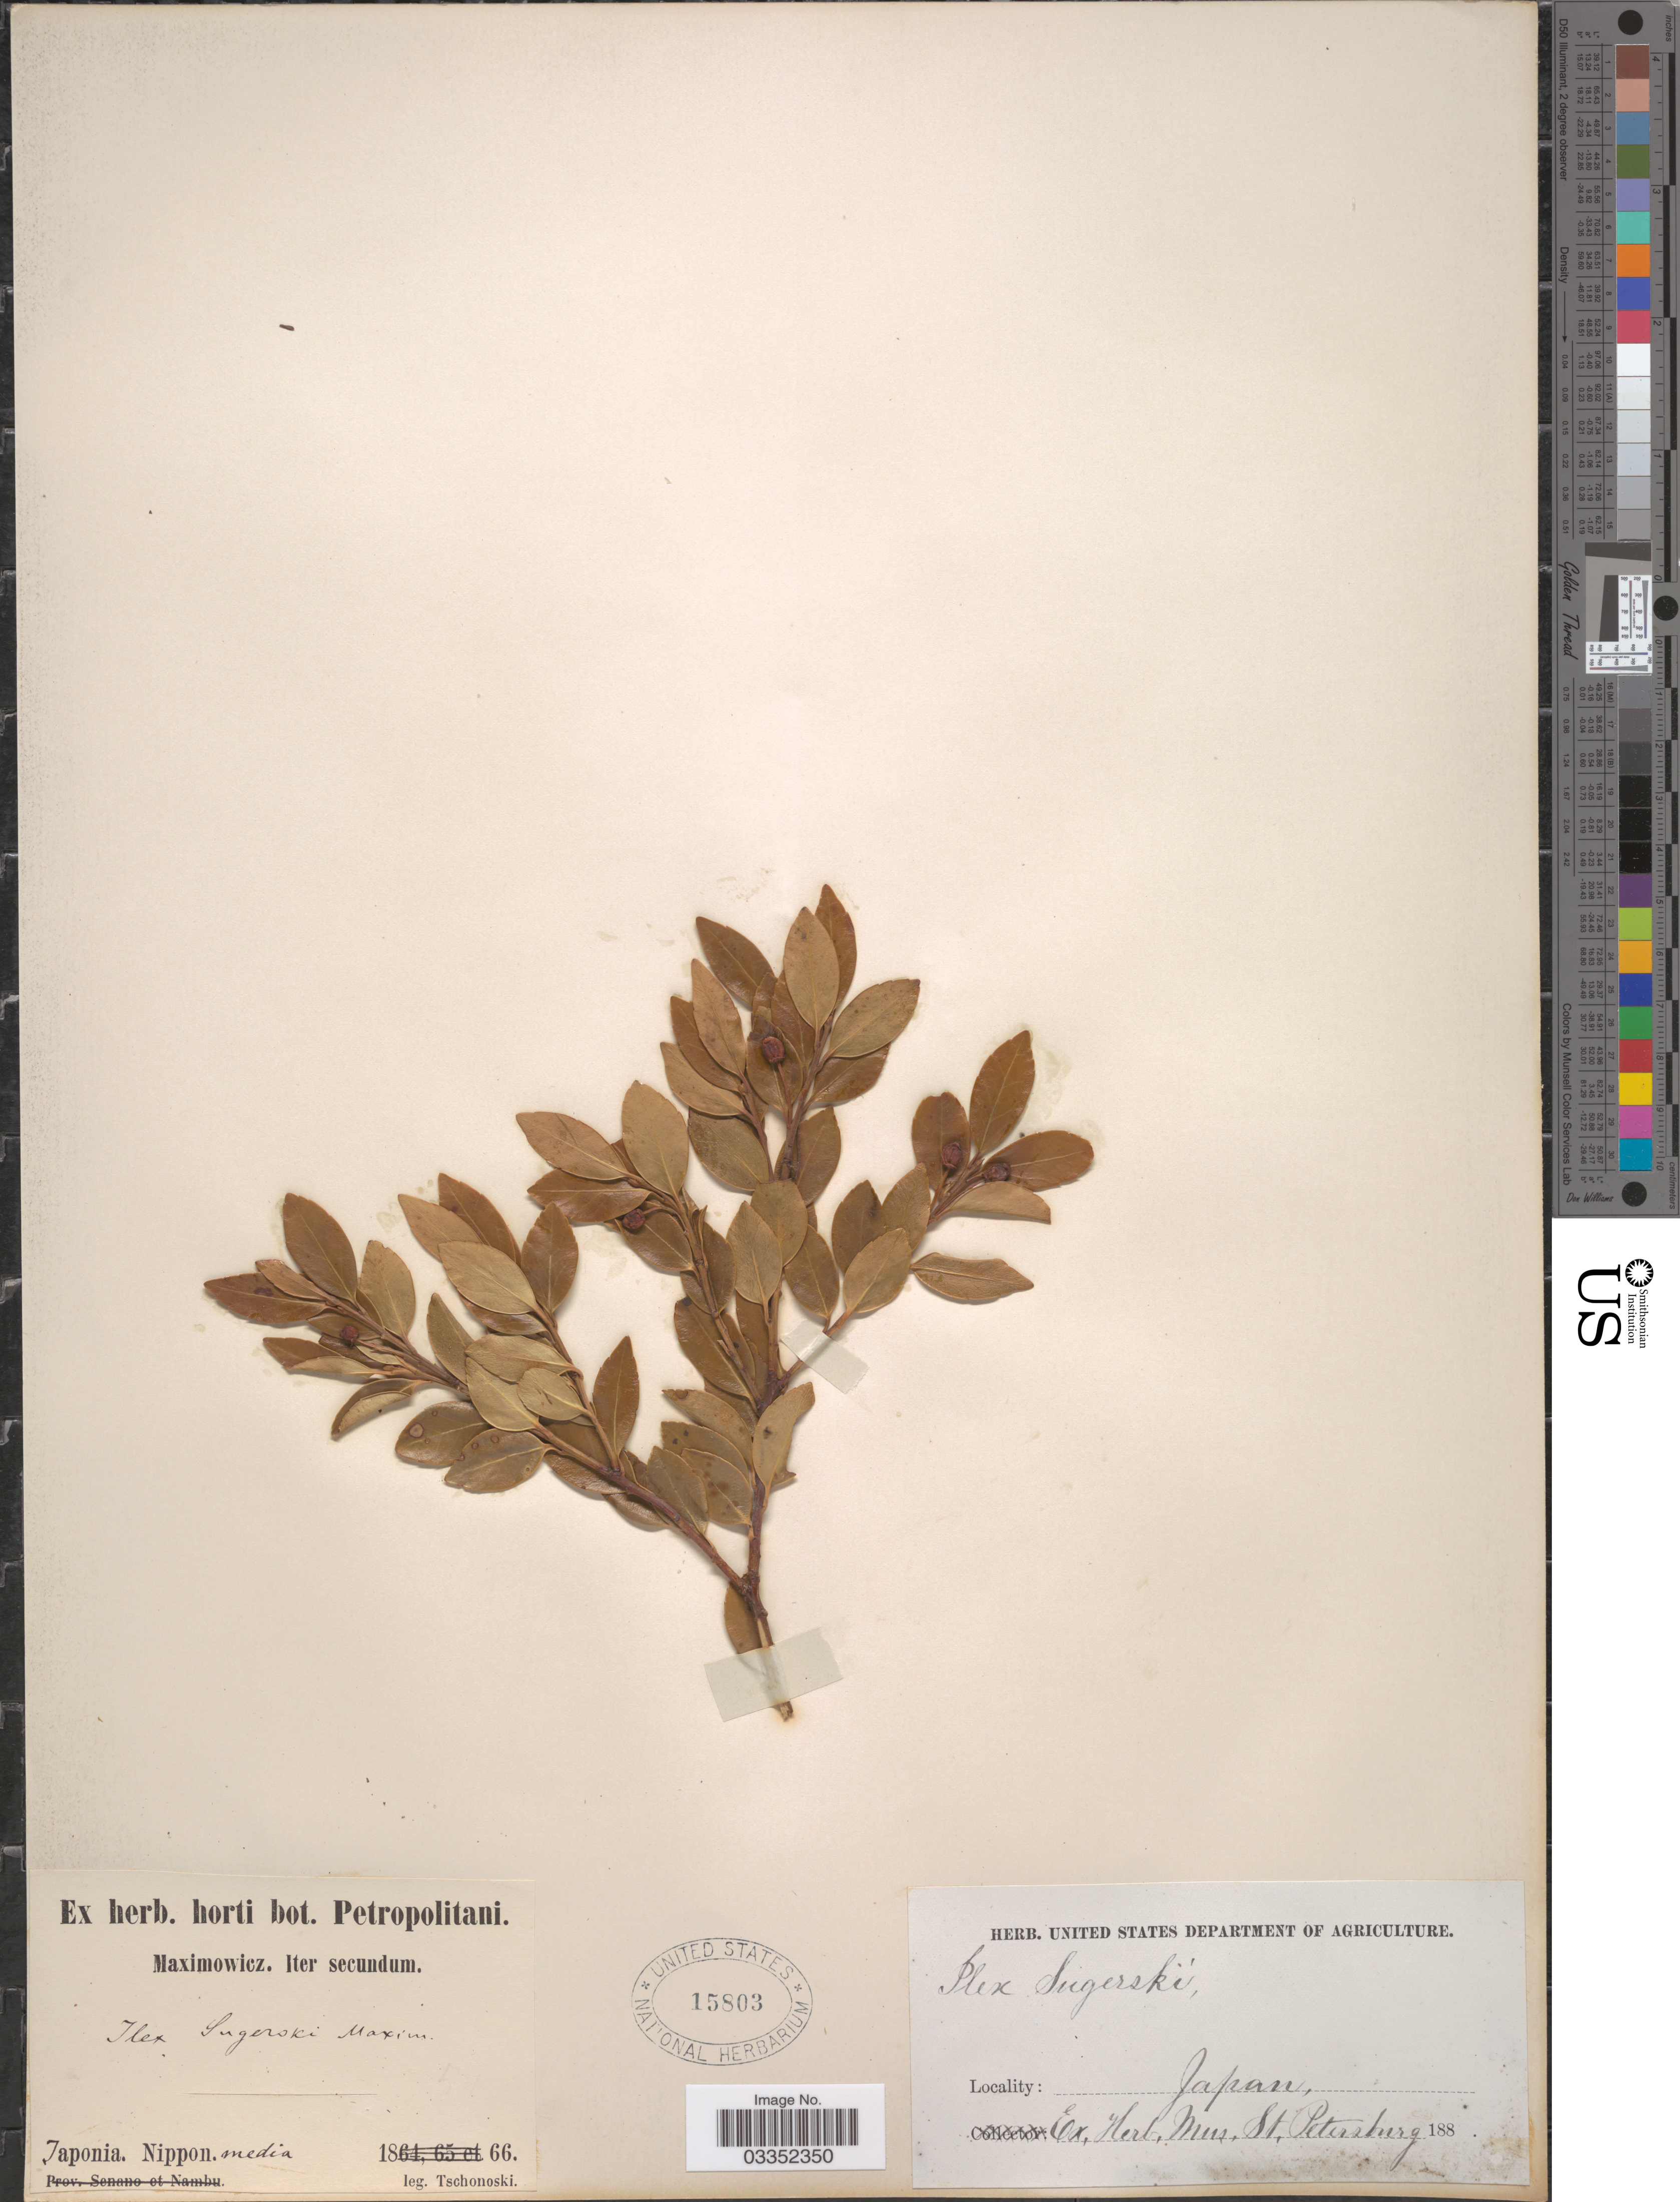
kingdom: Plantae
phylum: Tracheophyta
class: Magnoliopsida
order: Aquifoliales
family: Aquifoliaceae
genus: Ilex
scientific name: Ilex sugerokii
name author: Maxim.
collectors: -. Tschonoski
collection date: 1866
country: Japan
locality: Japonia, Nippon.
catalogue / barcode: US 15803